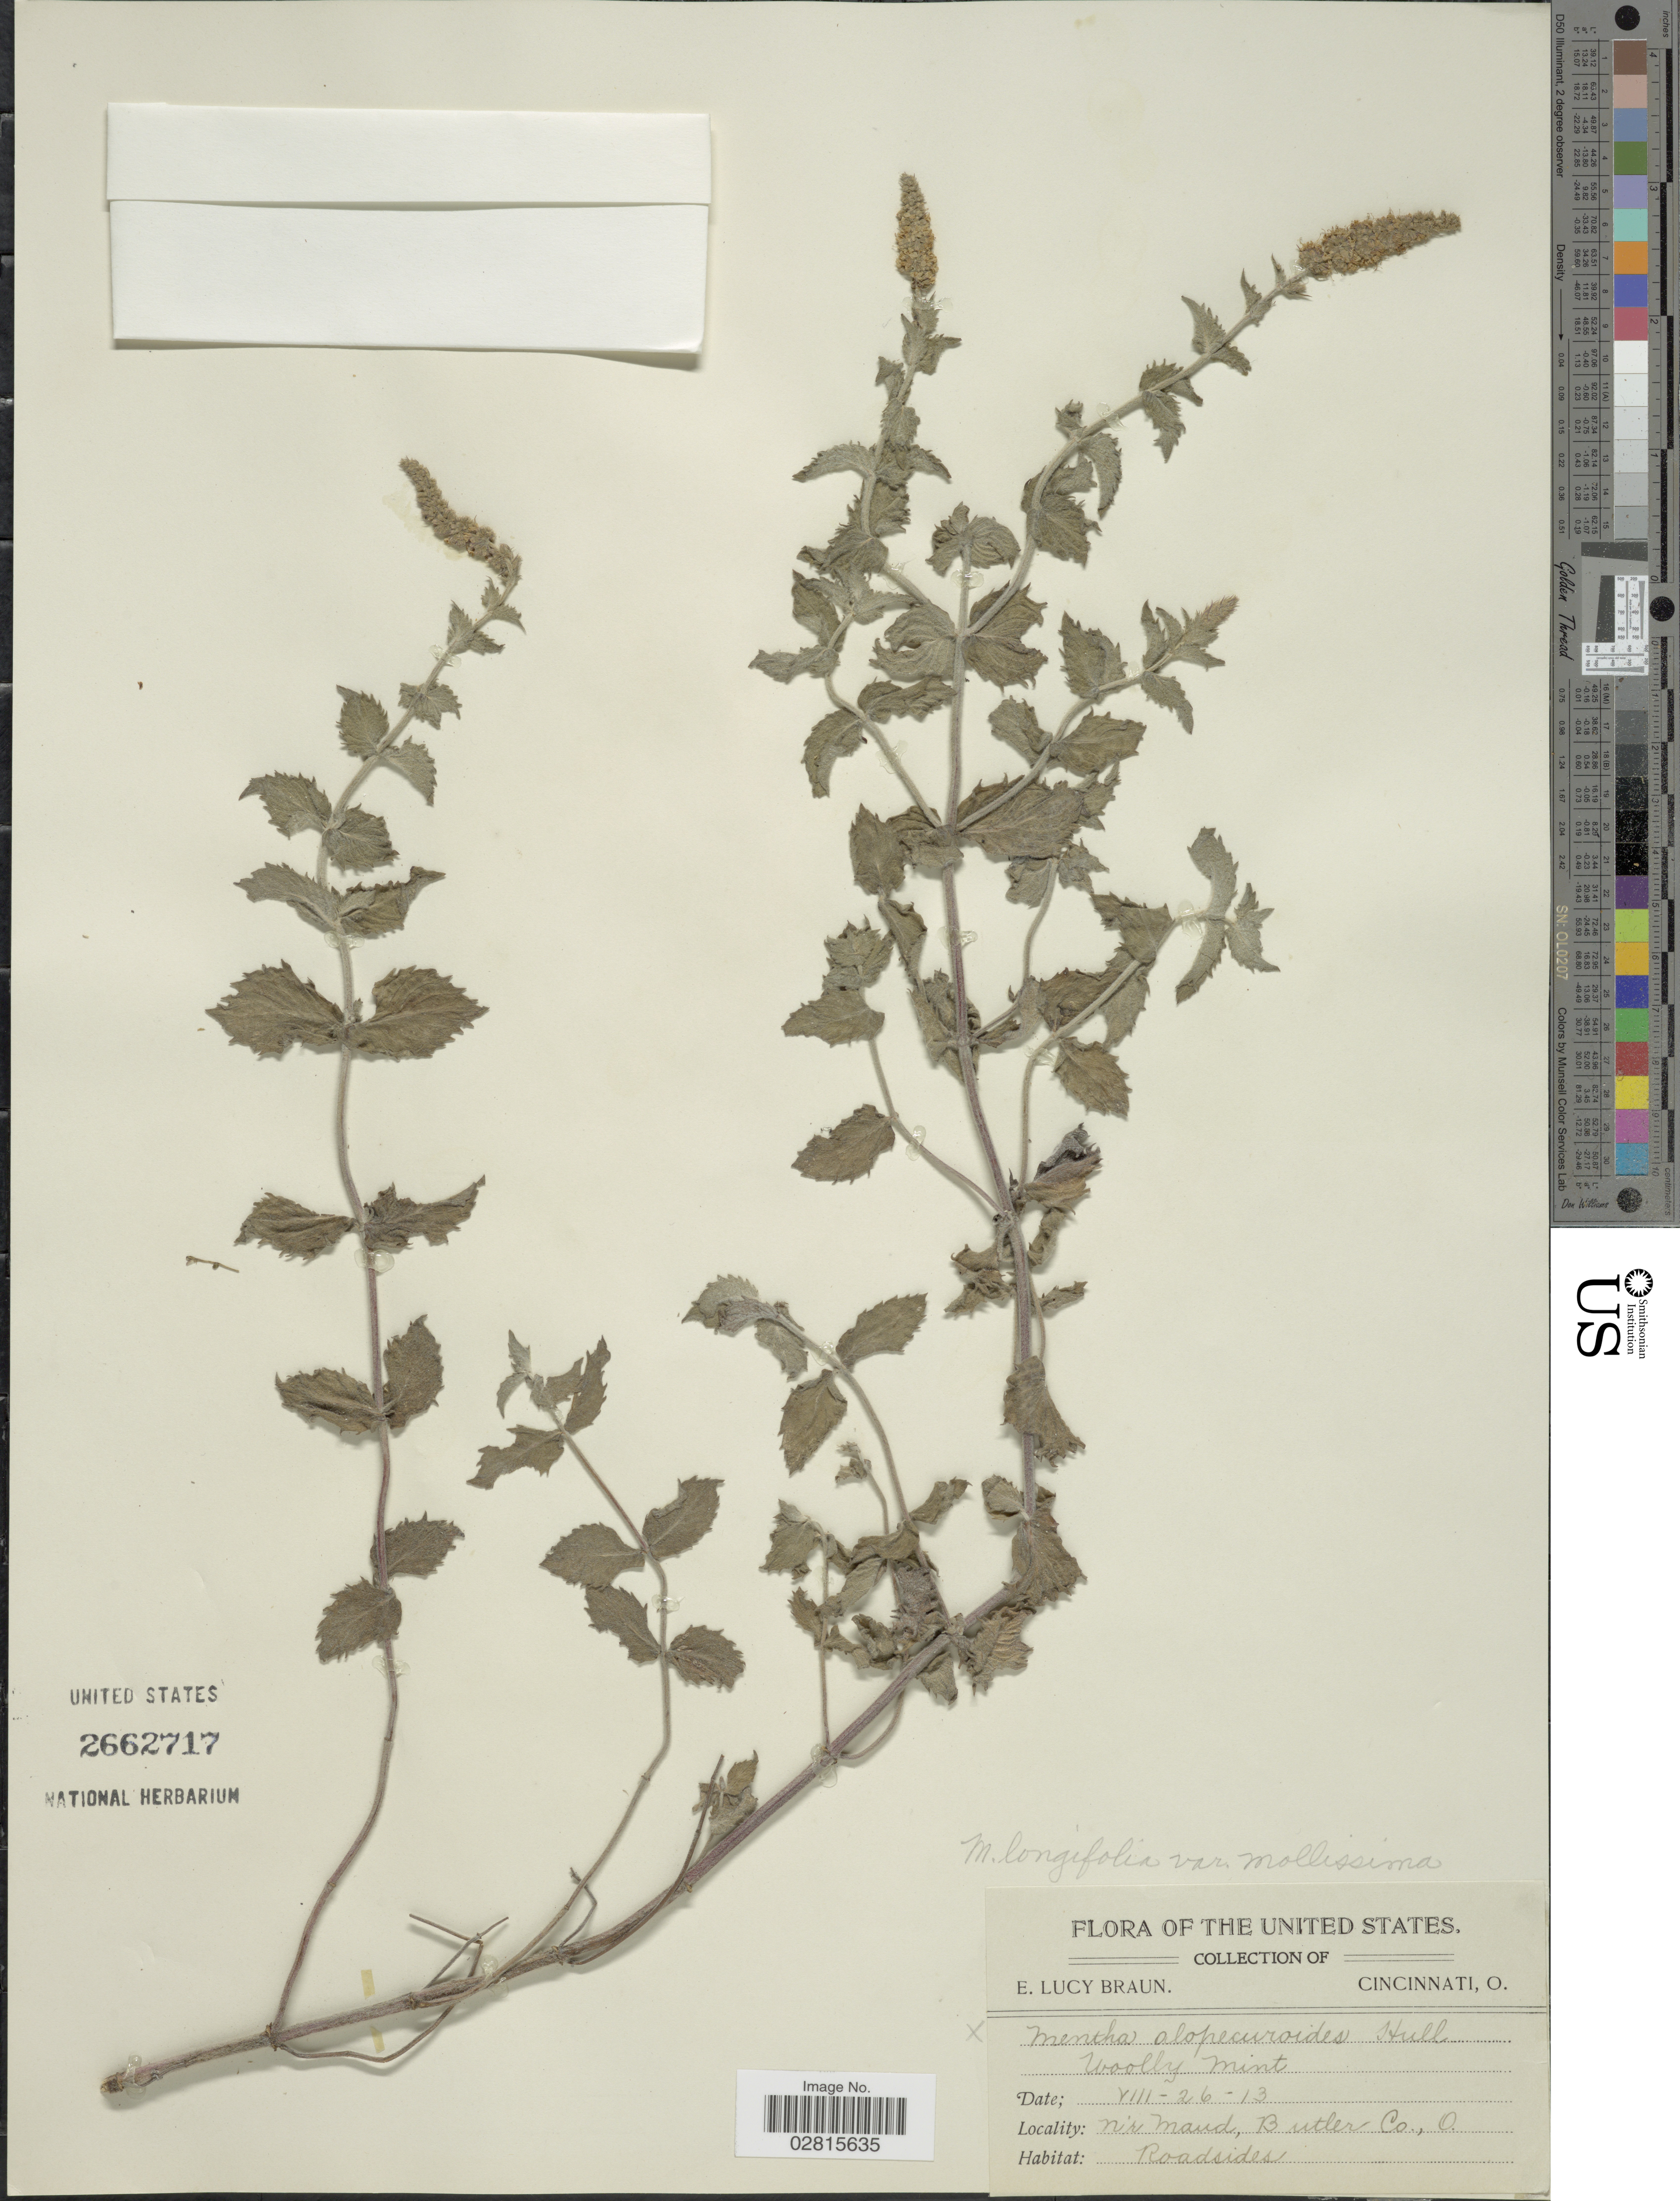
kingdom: Plantae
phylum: Tracheophyta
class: Magnoliopsida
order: Lamiales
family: Lamiaceae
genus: Mentha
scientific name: Mentha longifolia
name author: (L.) L.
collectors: E. L. Braun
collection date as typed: Transcribed d/m/y: 26/8/13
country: United States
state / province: Ohio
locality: N'r Maud, Butler Co., O.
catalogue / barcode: US 2662717